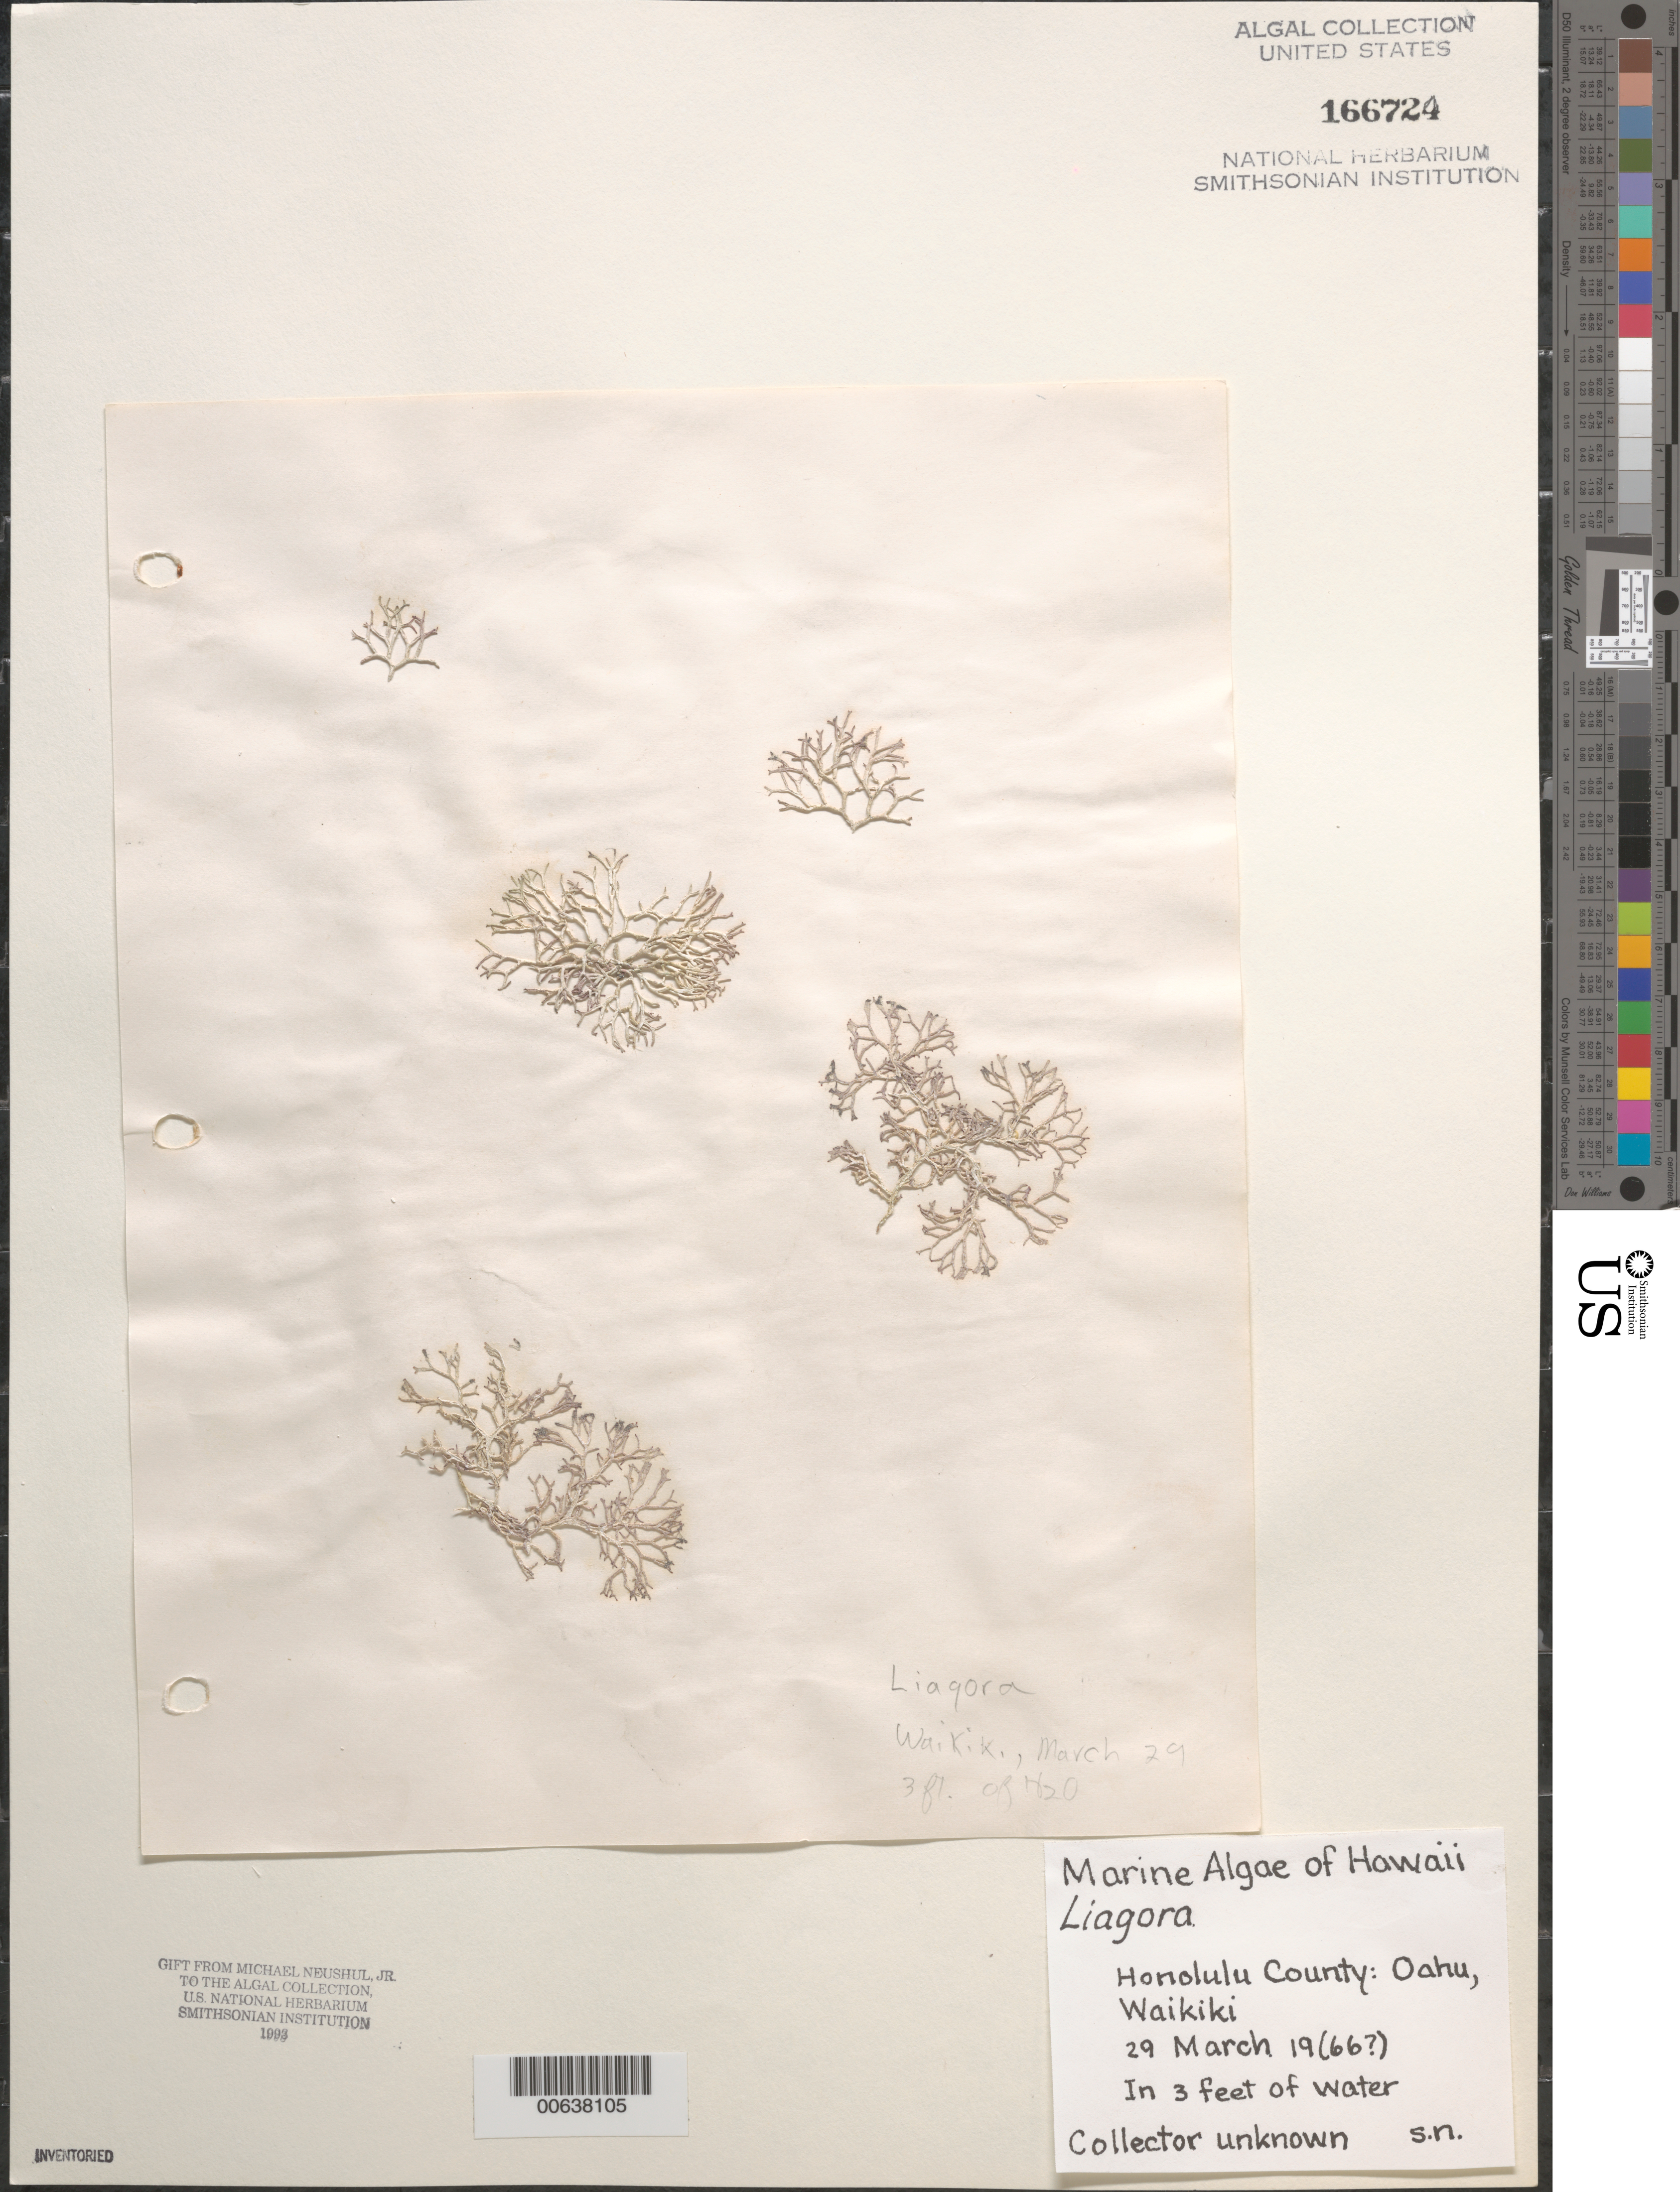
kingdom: Plantae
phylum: Rhodophyta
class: Florideophyceae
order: Nemaliales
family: Liagoraceae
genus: Liagora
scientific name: Liagora sp.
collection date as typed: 29 Mar 1966?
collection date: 1966-03-29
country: United States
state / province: Hawaii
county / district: Honolulu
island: Oahu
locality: Waikiki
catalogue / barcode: US 166724